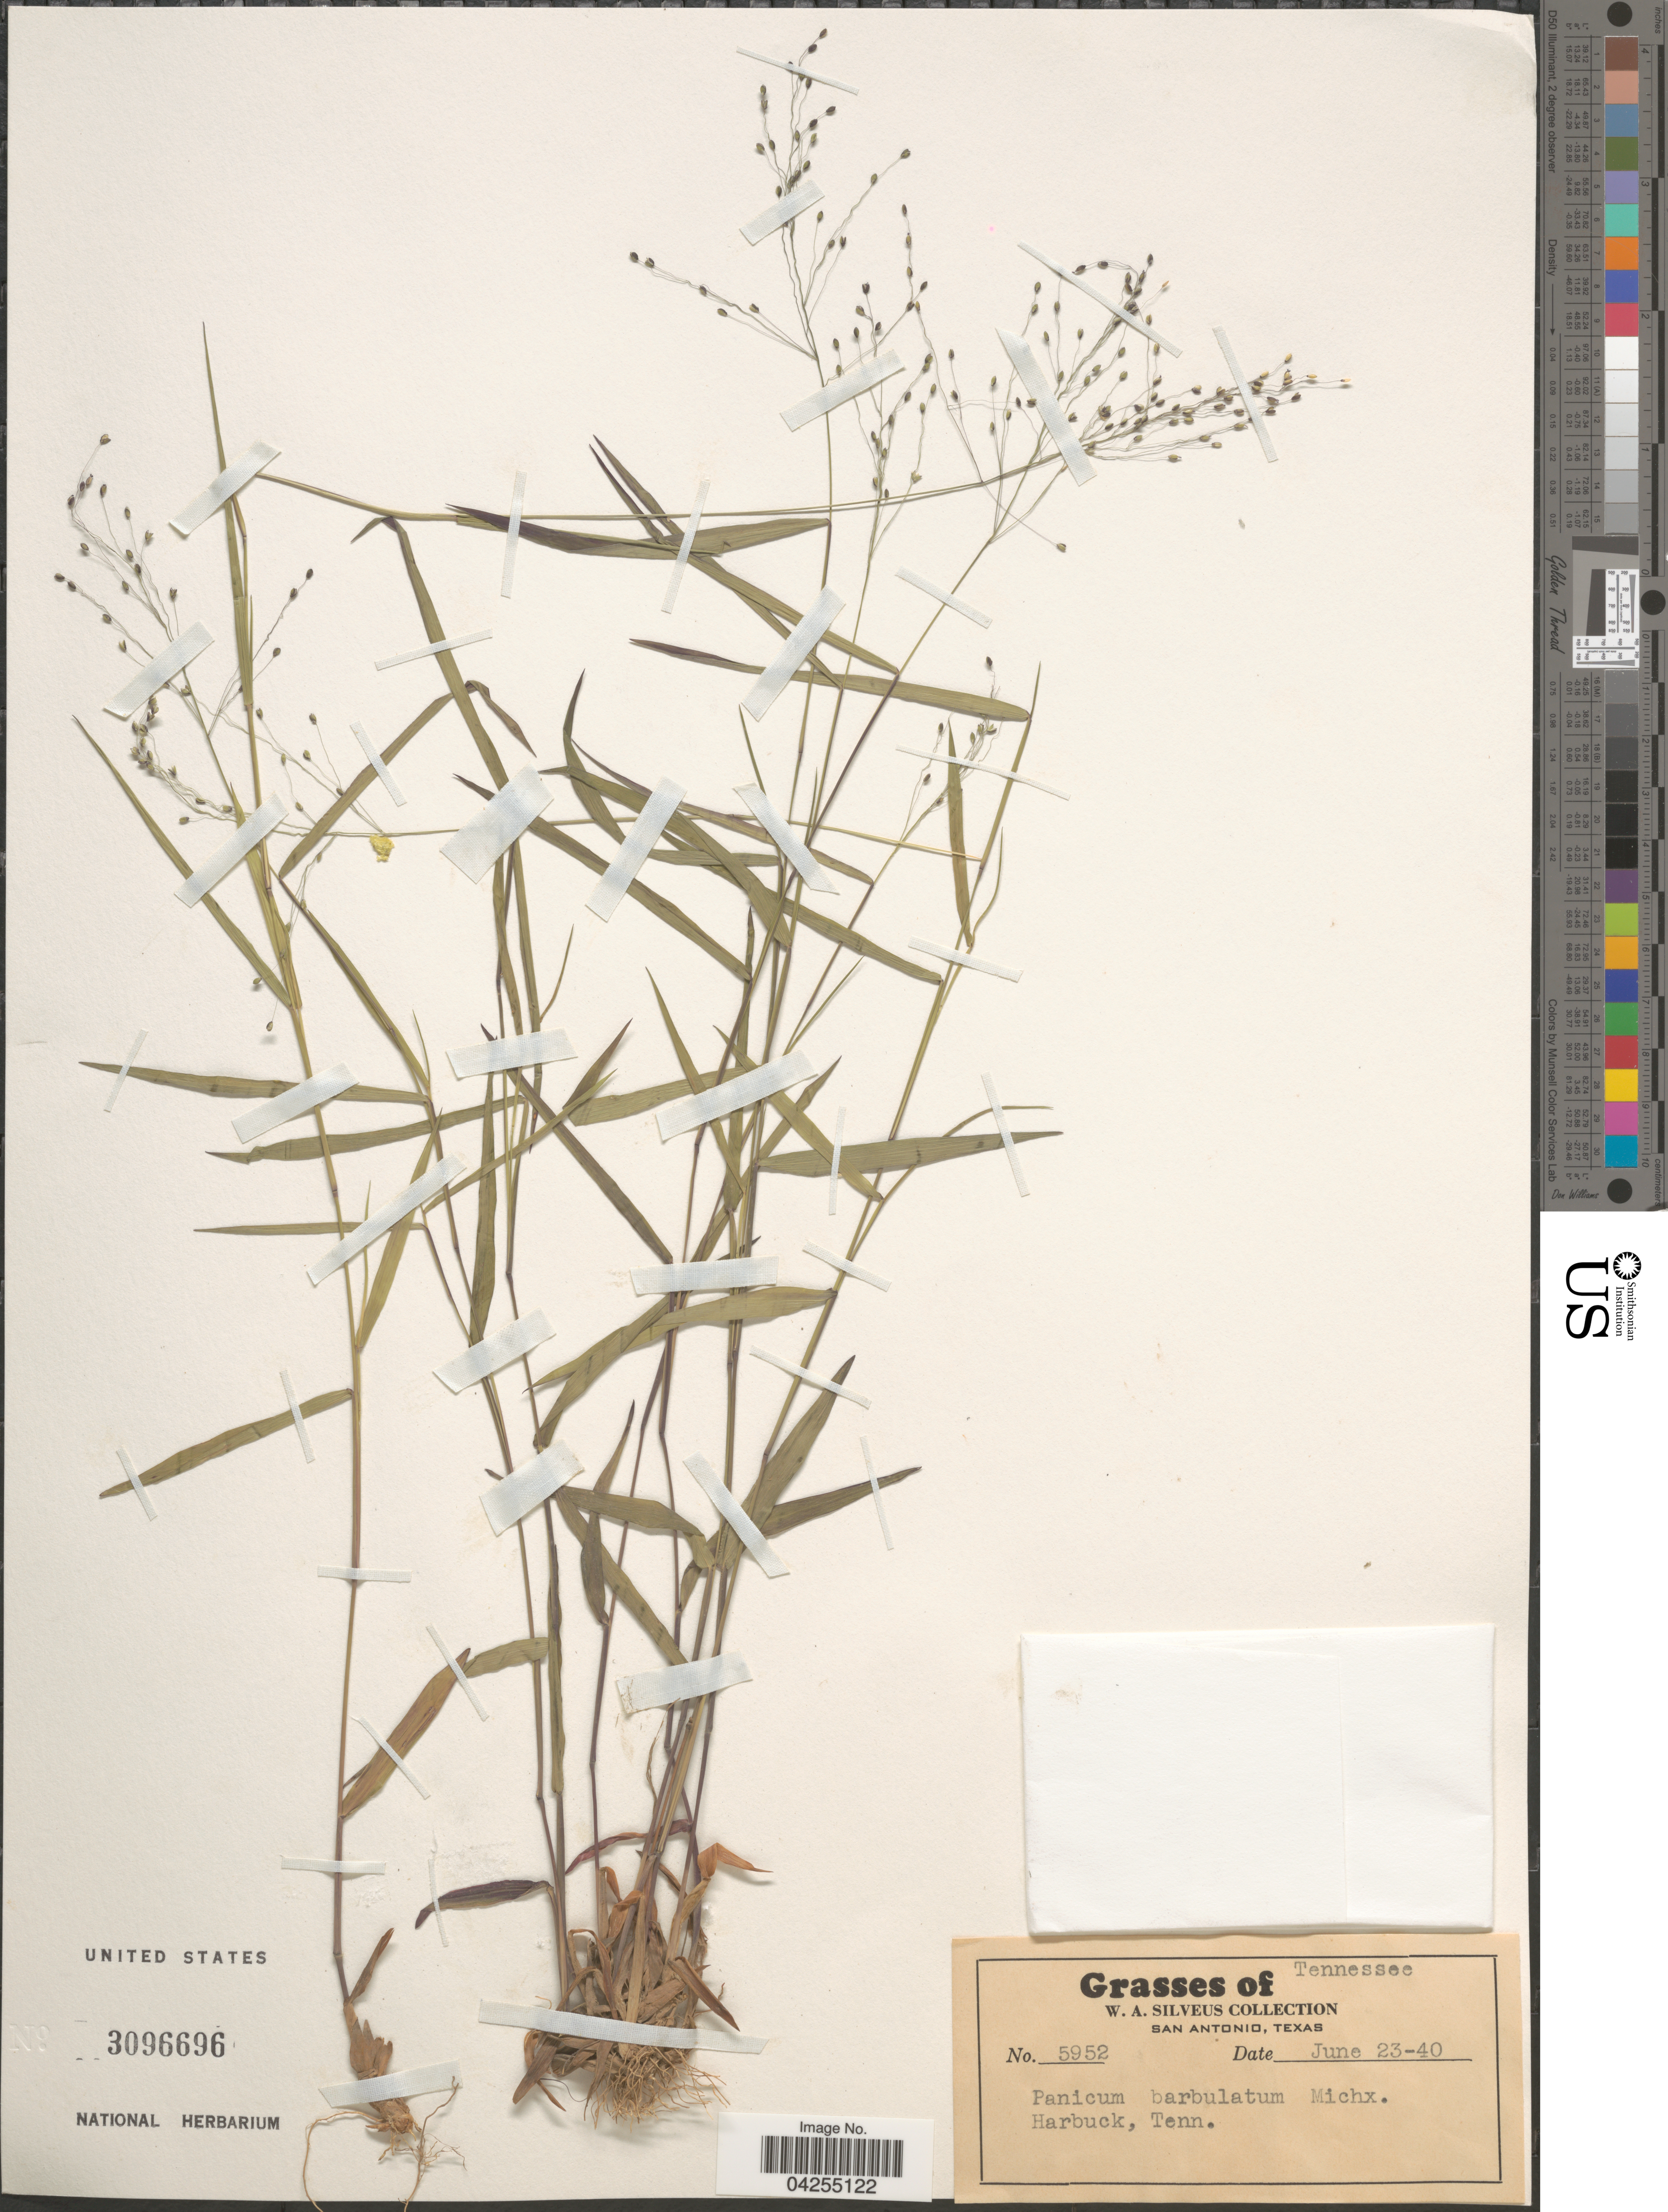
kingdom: Plantae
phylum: Tracheophyta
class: Liliopsida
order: Poales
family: Poaceae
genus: Dichanthelium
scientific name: Dichanthelium dichotomum var. dichotomum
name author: (L.) Gould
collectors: W. Silveus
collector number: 5952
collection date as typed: Transcribed d/m/y: 23/6/40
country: United States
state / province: Tennessee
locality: Harbuck.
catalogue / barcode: US 3096696